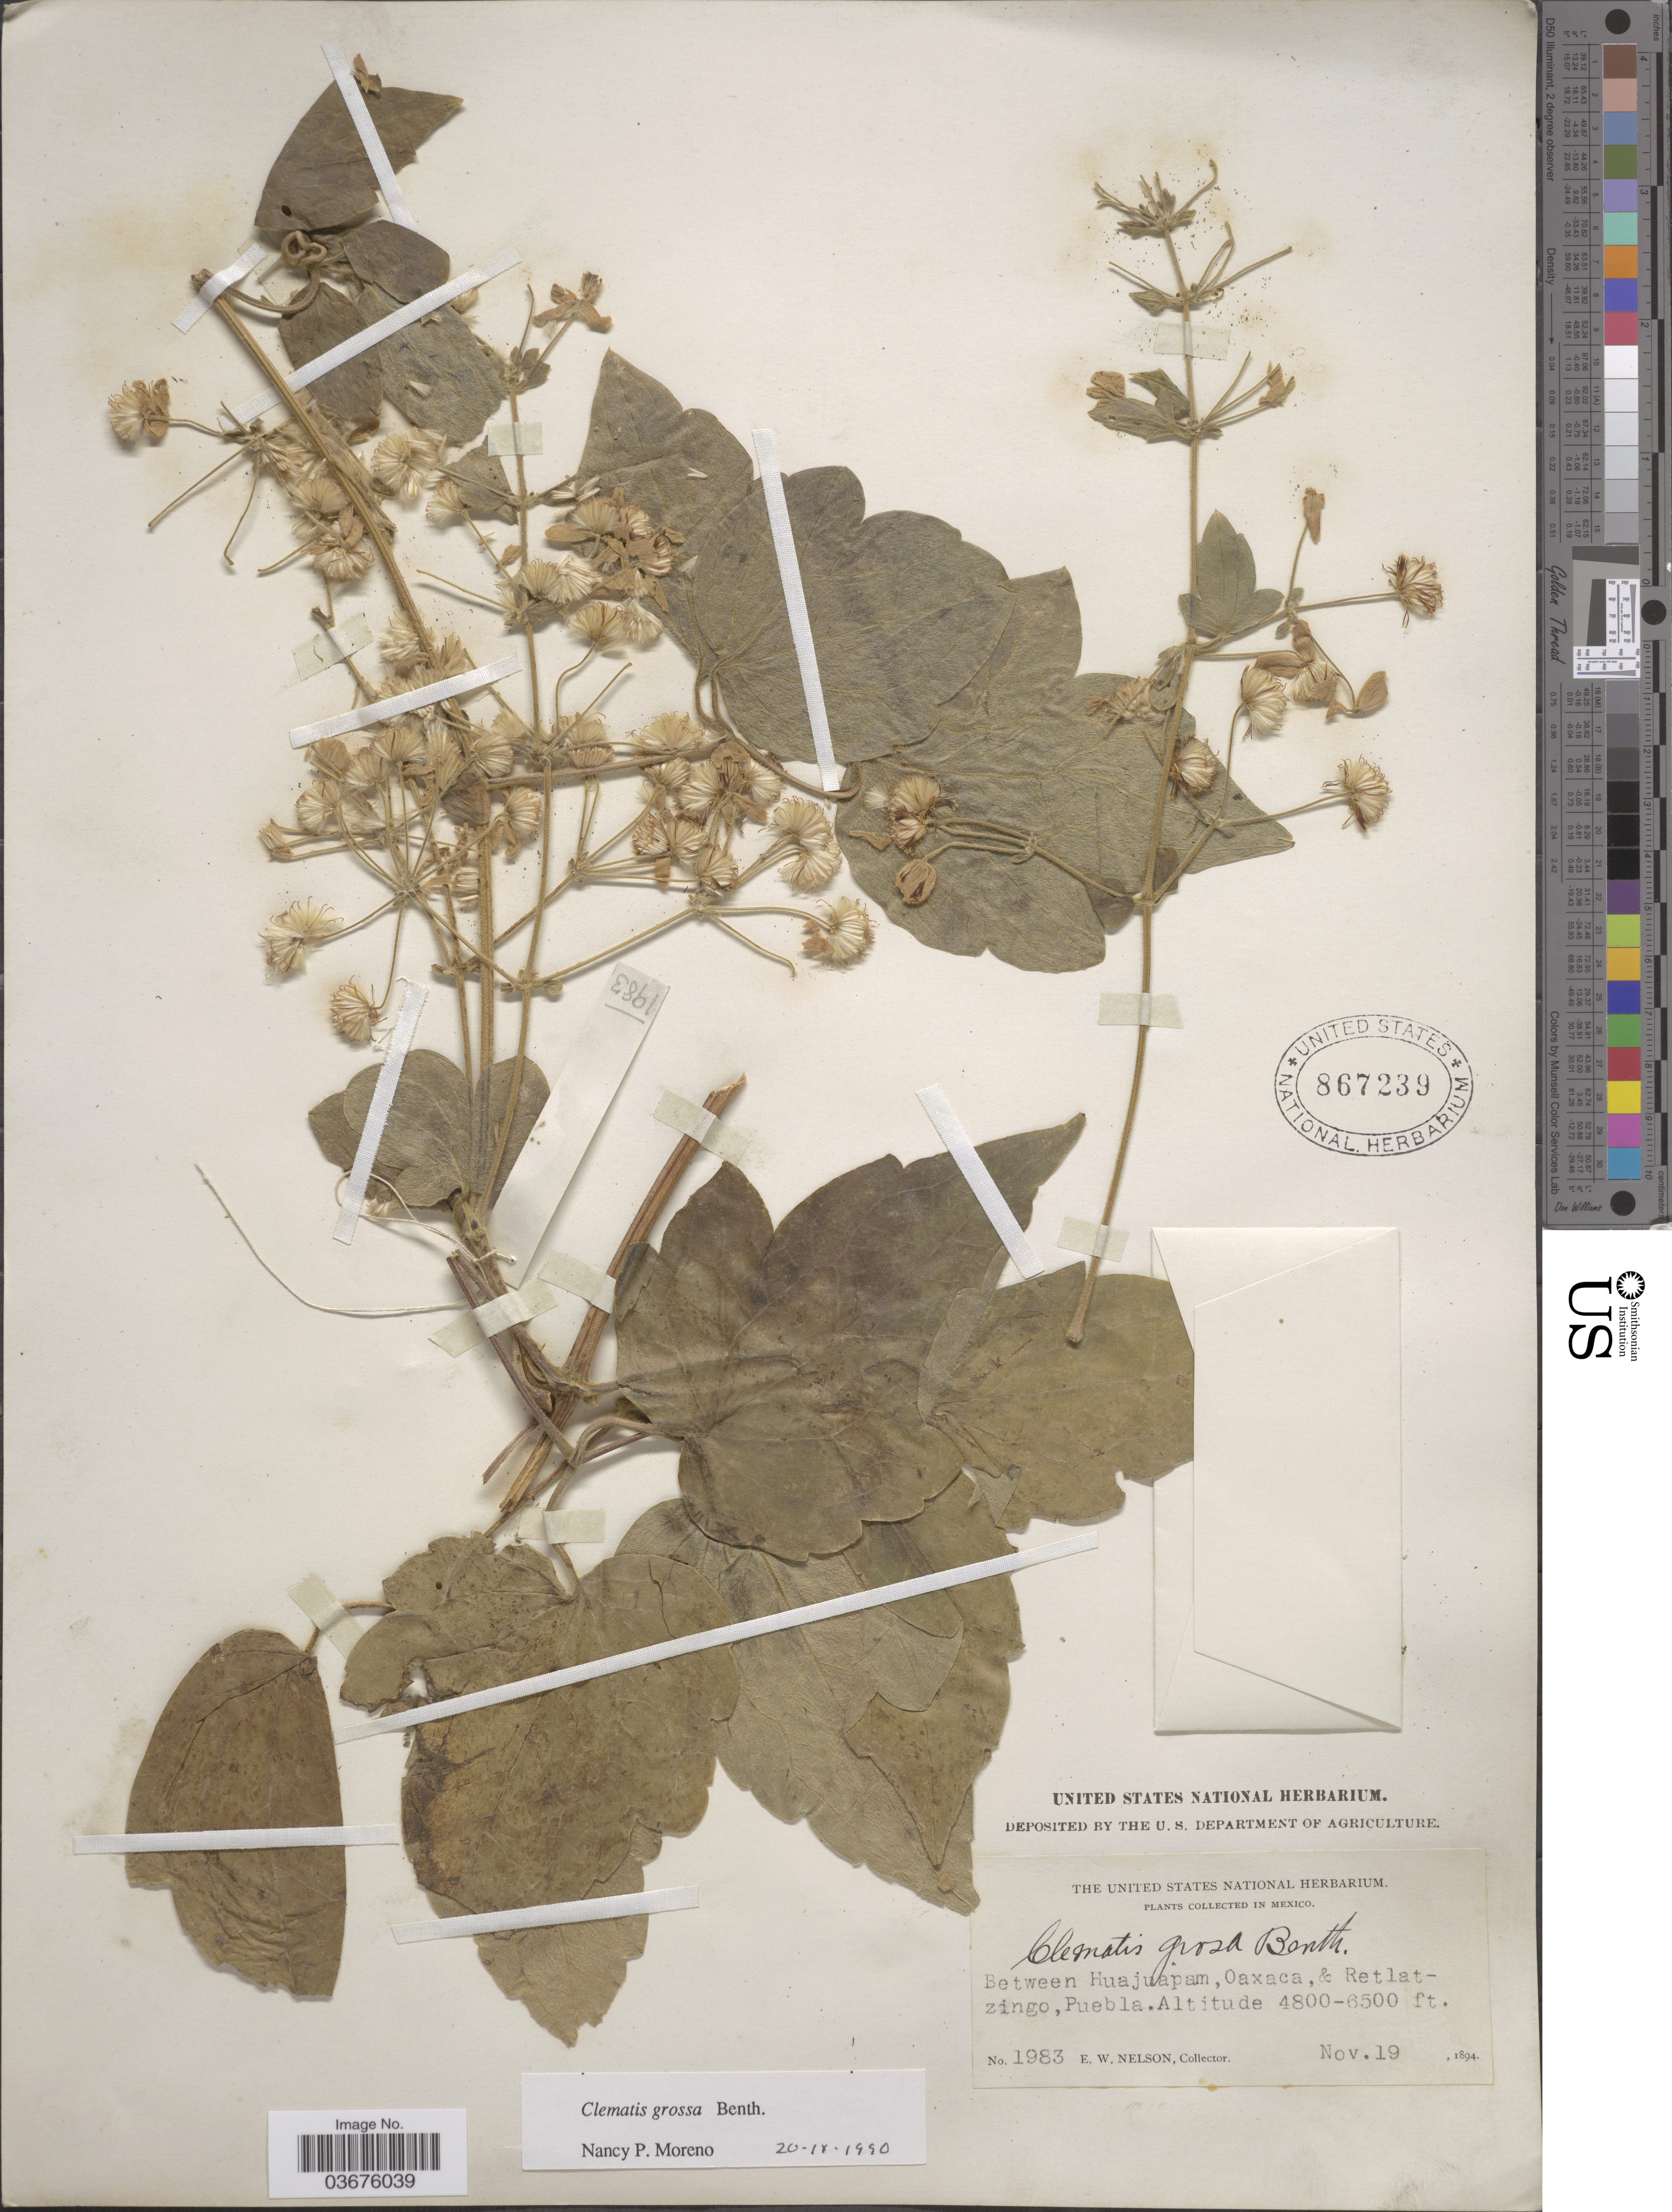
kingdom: Plantae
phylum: Tracheophyta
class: Magnoliopsida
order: Ranunculales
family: Ranunculaceae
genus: Clematis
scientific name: Clematis grossa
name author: Benth.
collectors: E. W. Nelson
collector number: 1983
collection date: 1894-11-19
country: Mexico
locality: Between Huajuapam, Oaxaca, & Retlatzingom Puebla.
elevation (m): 1463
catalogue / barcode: US 867239